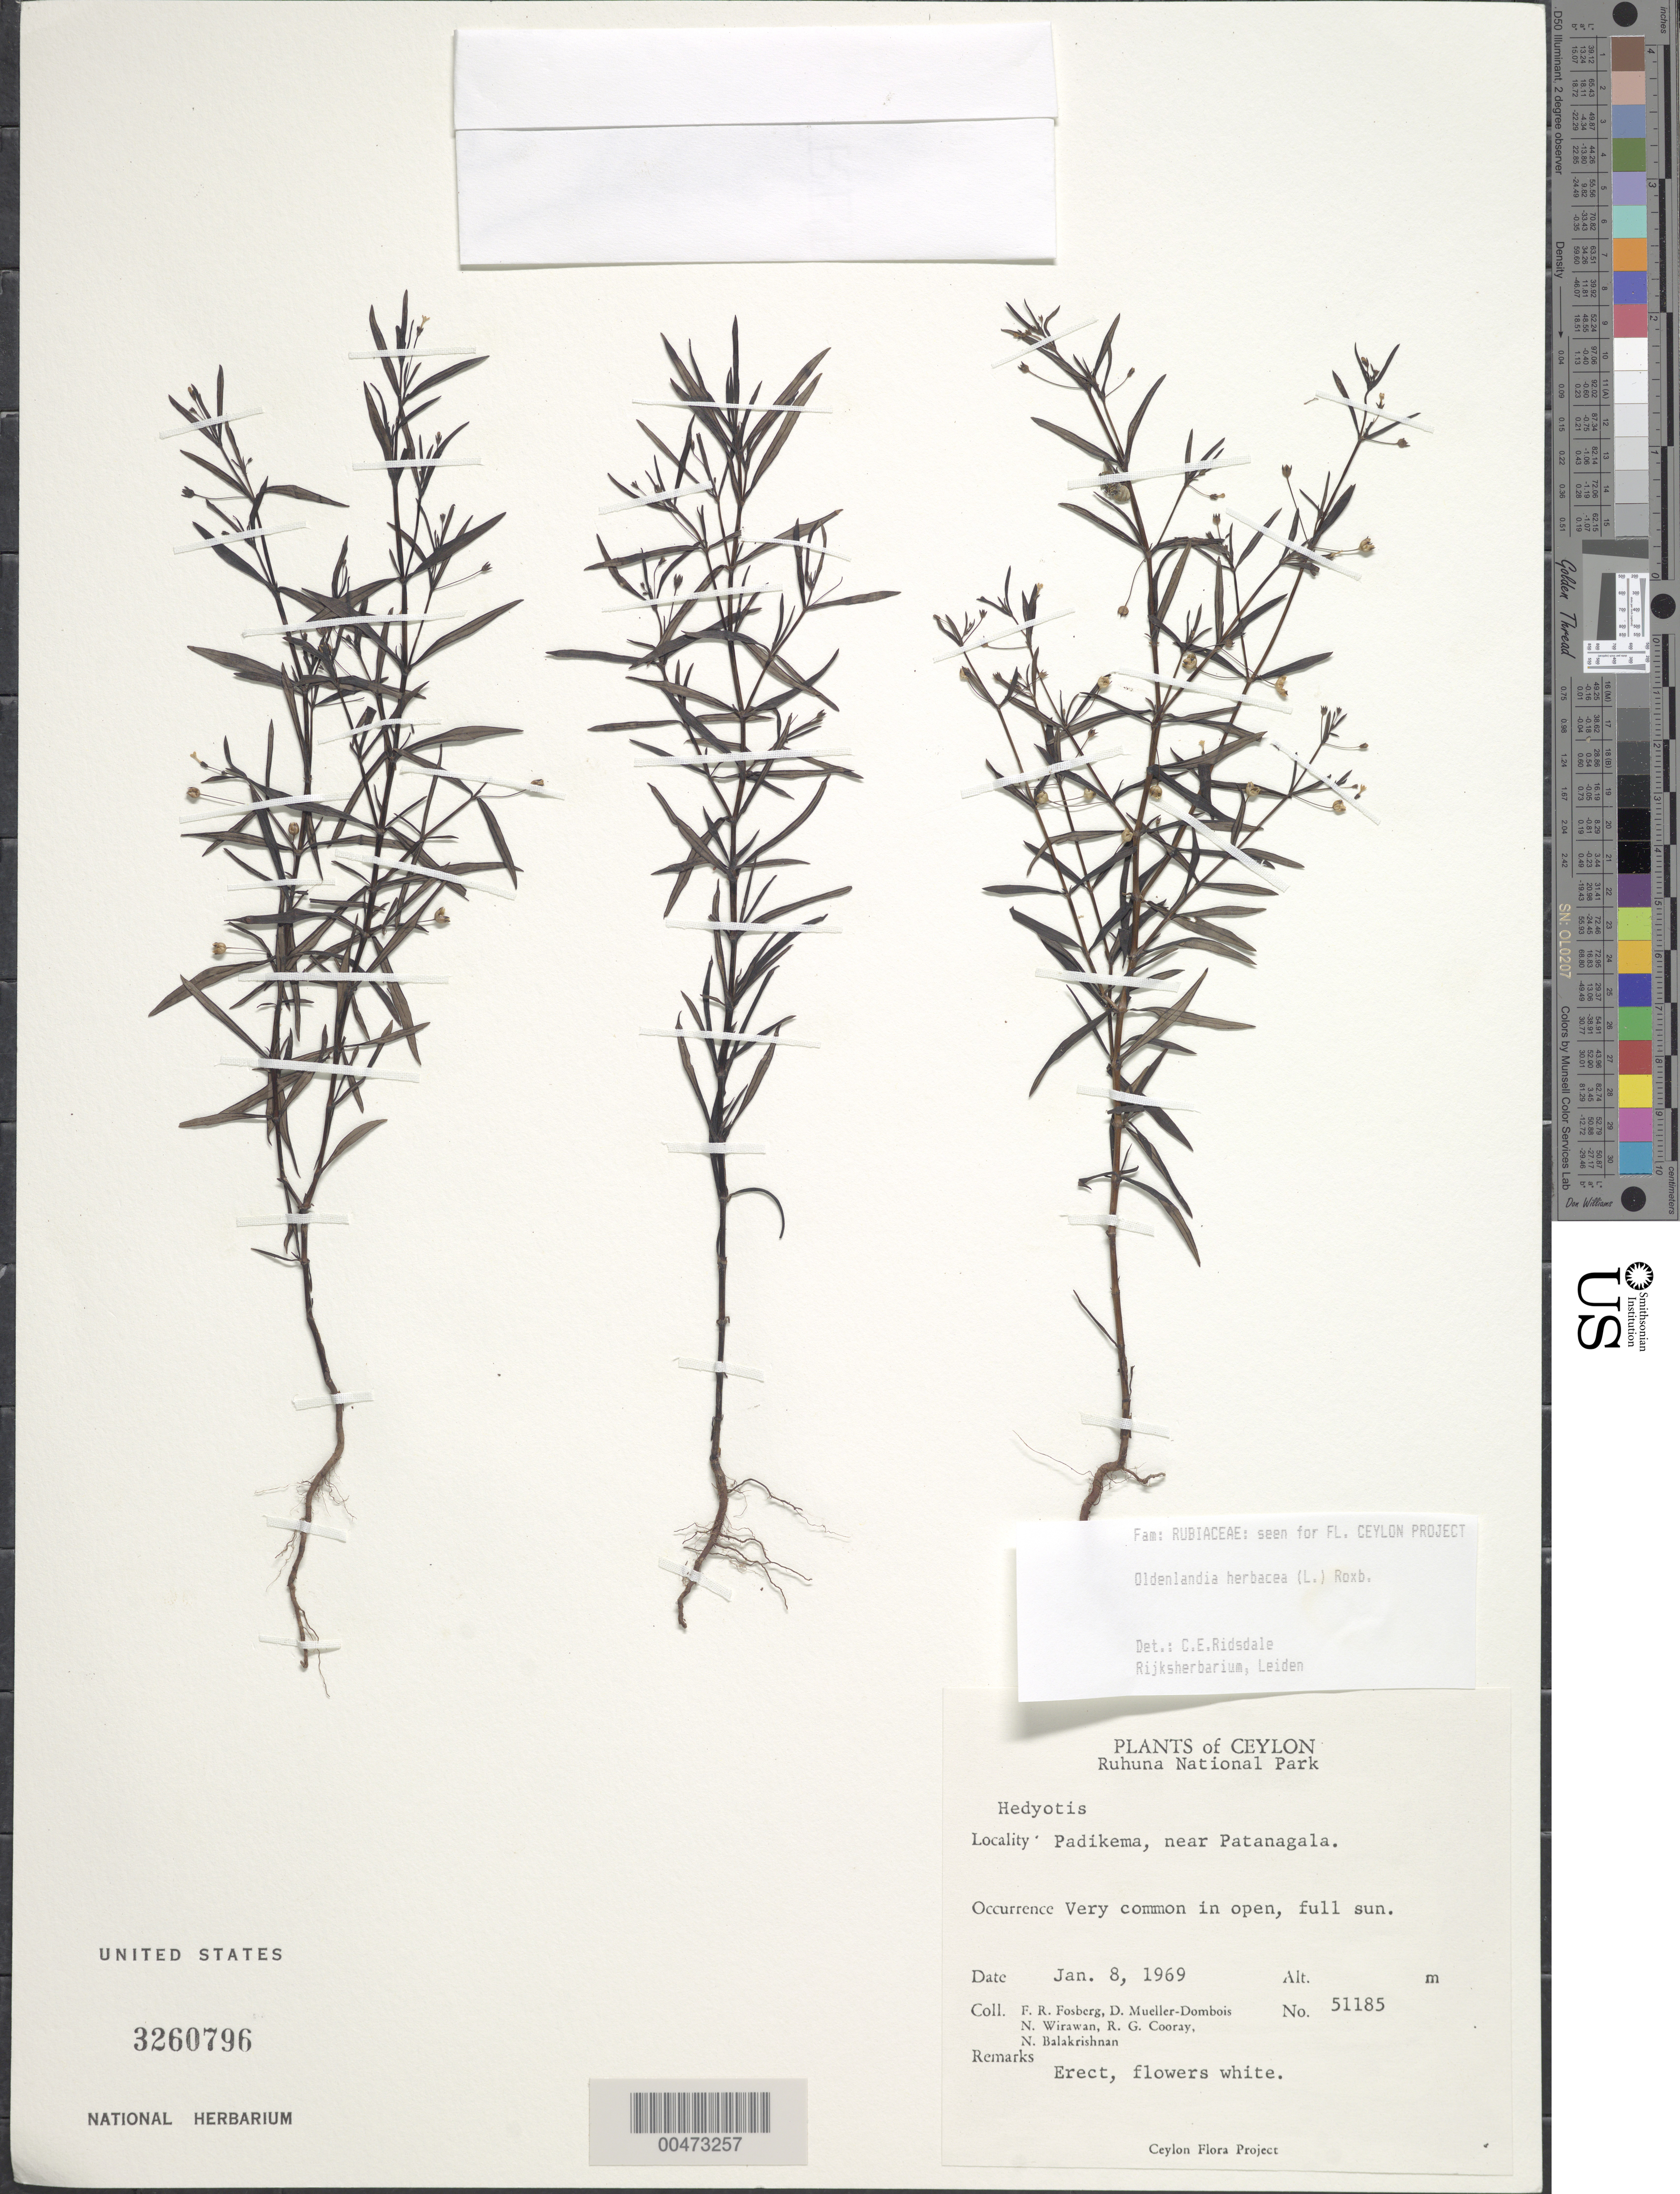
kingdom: Plantae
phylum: Tracheophyta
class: Magnoliopsida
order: Gentianales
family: Rubiaceae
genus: Oldenlandia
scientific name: Oldenlandia herbacea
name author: (L.) Roxb.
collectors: F. R. Fosberg, D. Mueller-Dombois & N. Wirawan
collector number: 51185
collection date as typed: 08 Jan 1969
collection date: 1969-01-08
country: Sri Lanka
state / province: Southern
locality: Ruhuna National Park, Padikema, near Patanagala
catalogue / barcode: US 3260796